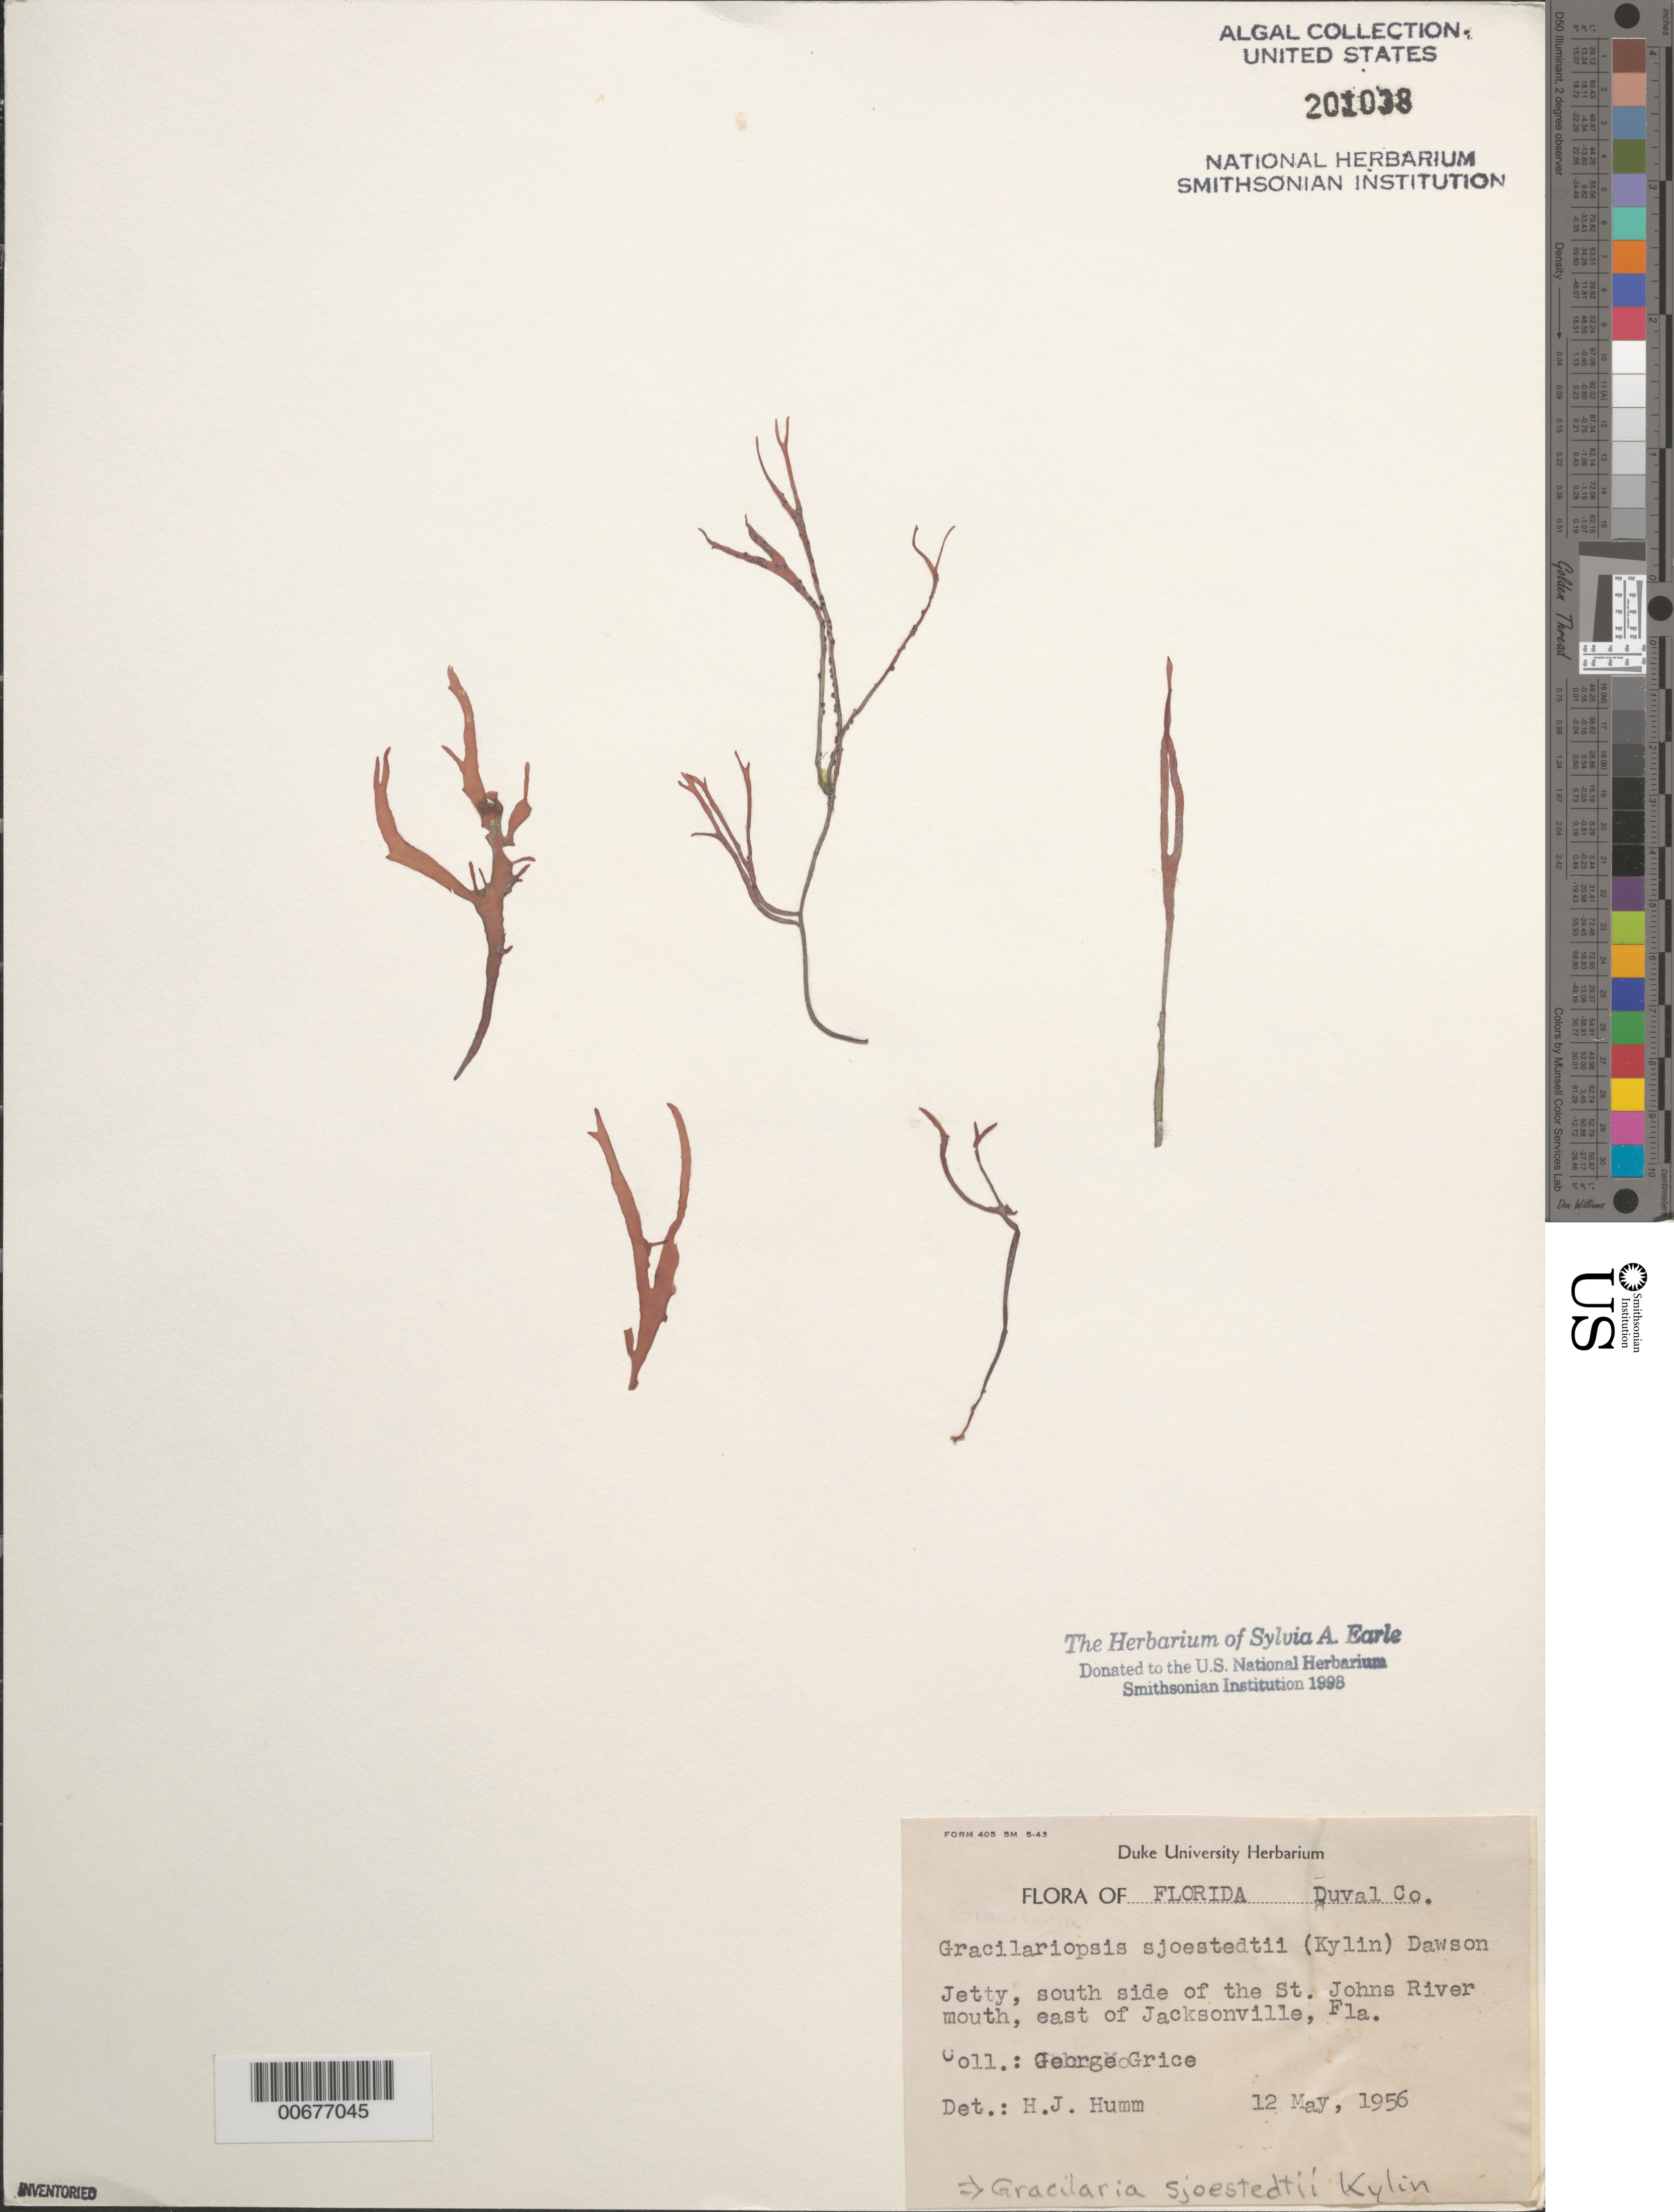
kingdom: Plantae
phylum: Rhodophyta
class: Florideophyceae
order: Gracilariales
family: Gracilariaceae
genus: Gracilariopsis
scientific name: Gracilariopsis andersonii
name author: (Grunow) E.Y. Dawson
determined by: Algae name updating Project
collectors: G. Grice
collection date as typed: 12 May 1956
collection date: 1956-05-12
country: United States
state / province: Florida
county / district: Duval County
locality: St. Johns River mouth, south side, east of Jacksonville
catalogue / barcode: US 201038